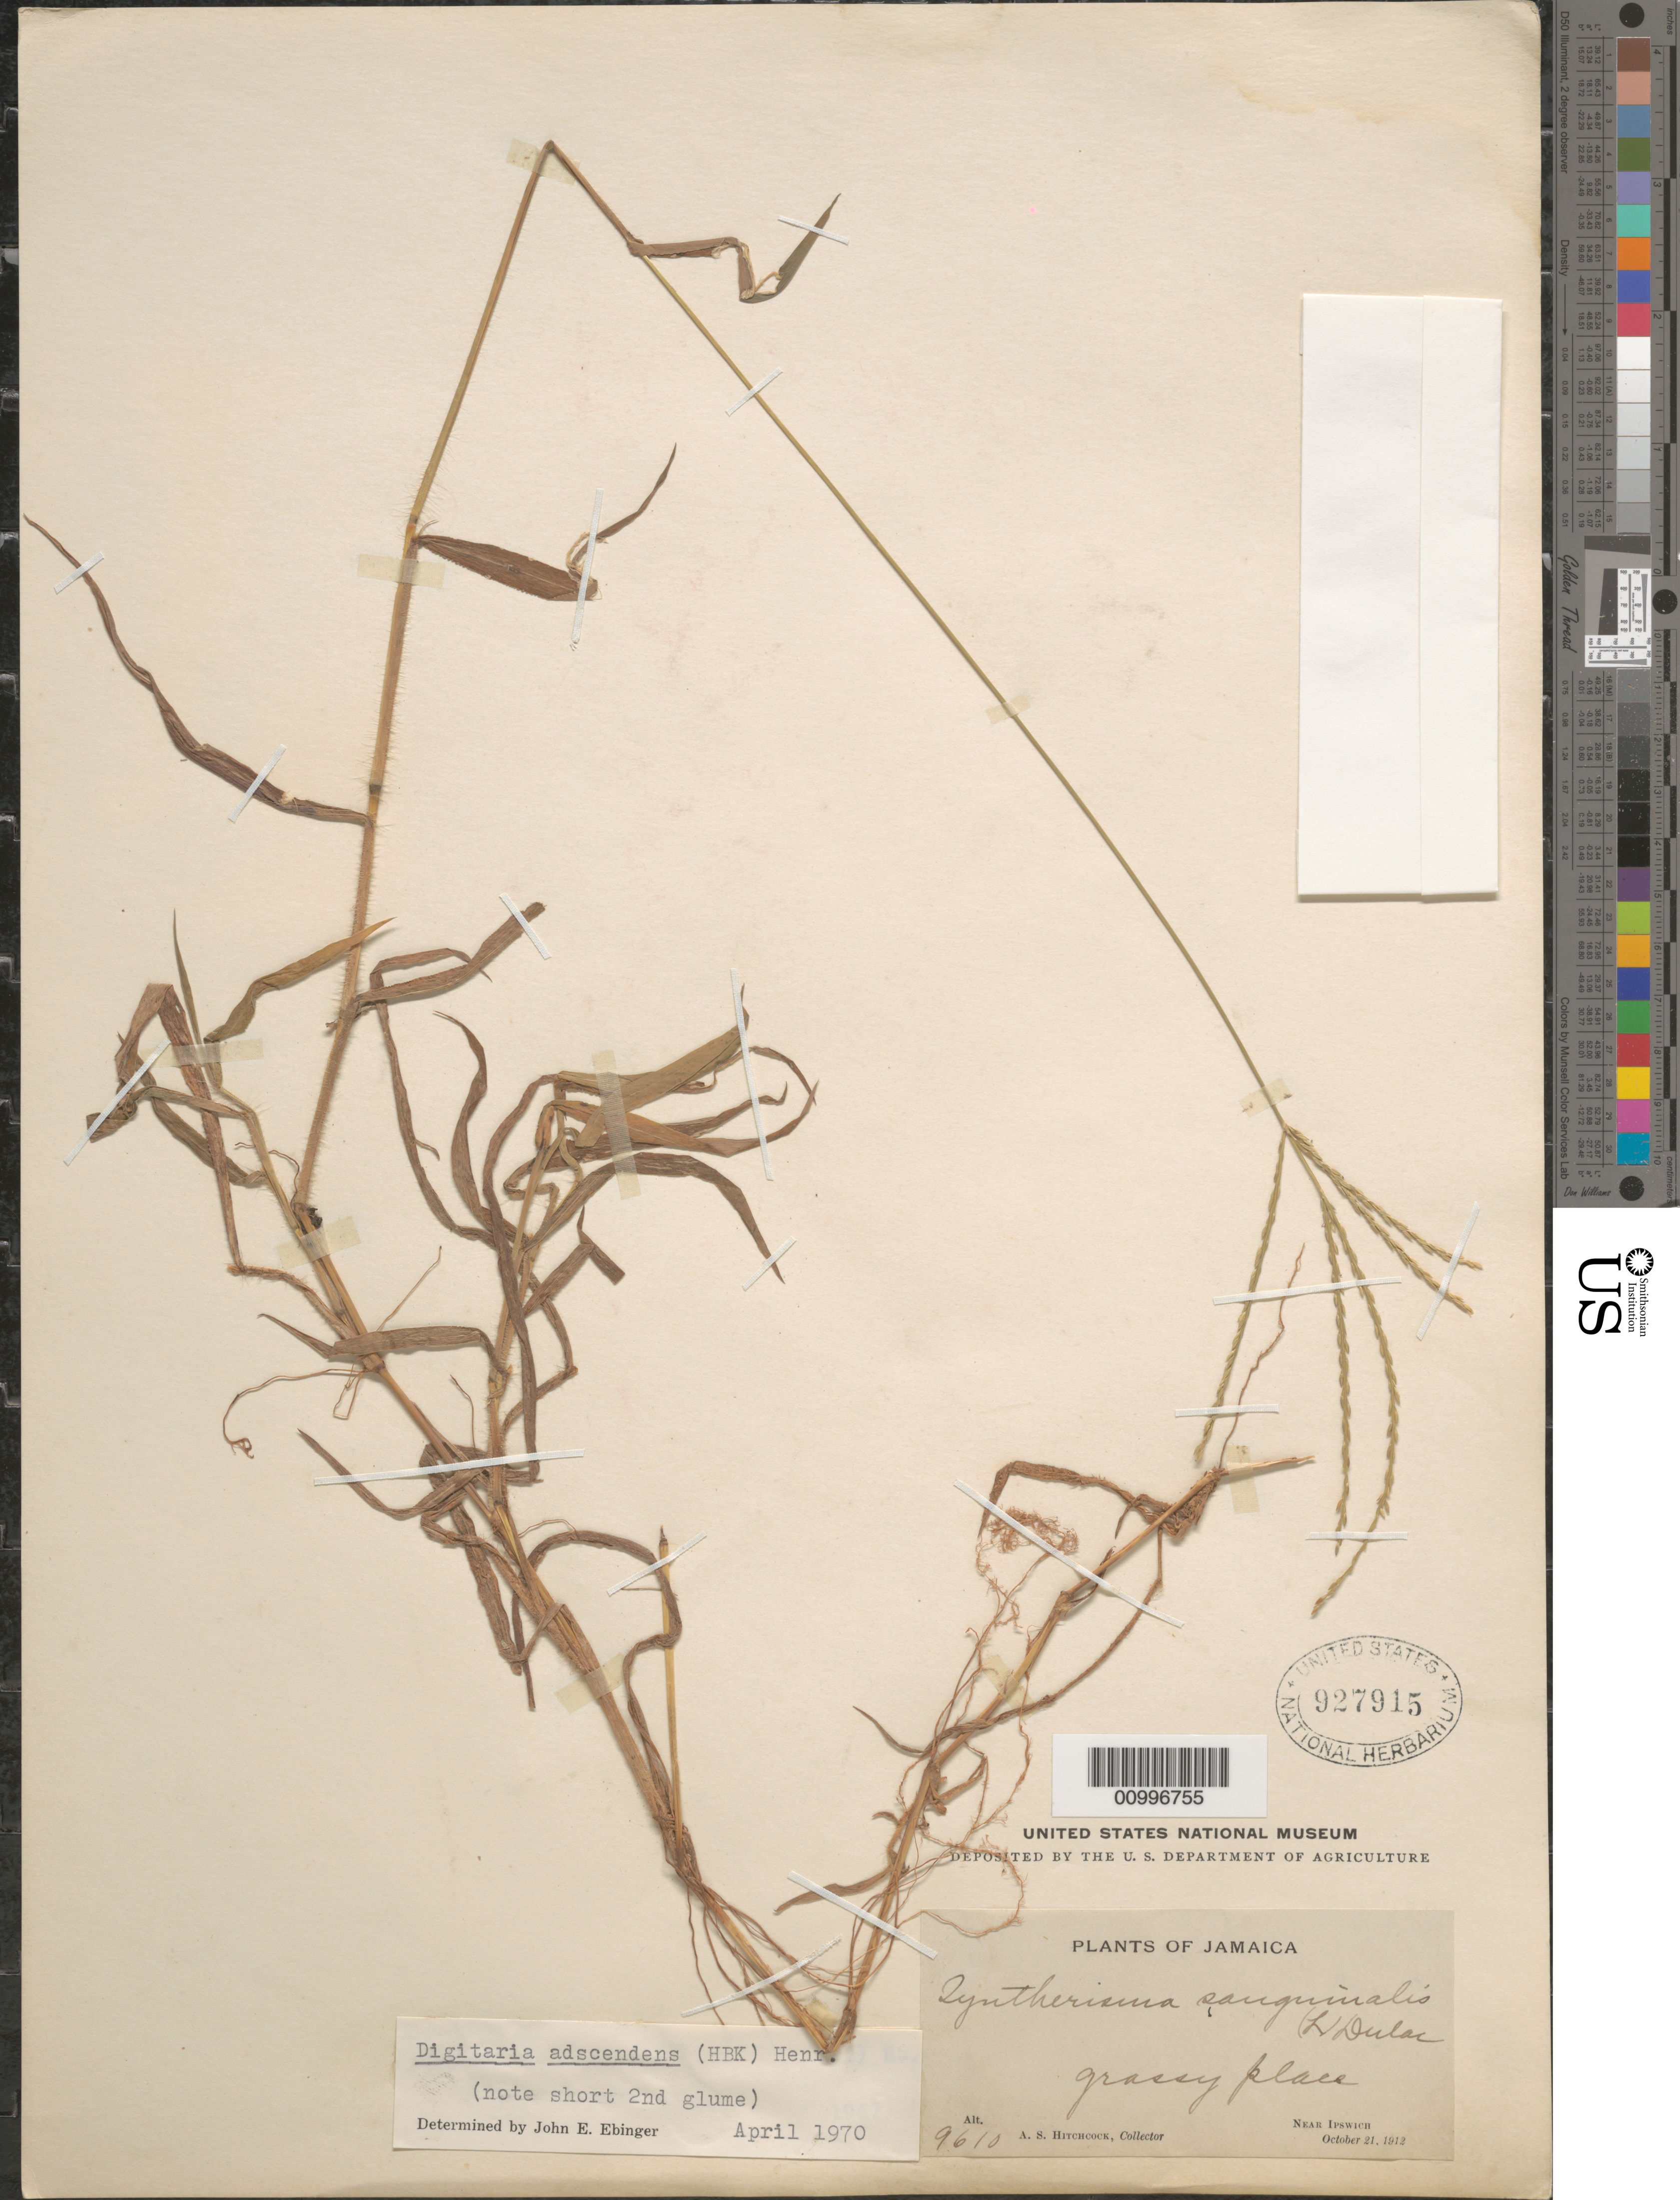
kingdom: Plantae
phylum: Tracheophyta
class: Liliopsida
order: Poales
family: Poaceae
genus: Digitaria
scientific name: Digitaria ciliaris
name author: (Retz.) Koeler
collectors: A. S. Hitchcock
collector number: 9610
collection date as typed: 21 Oct 1912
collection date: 1912-10-21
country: Jamaica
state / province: Saint Elizabeth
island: Jamaica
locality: Near Ipswich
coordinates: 0 N, 0 E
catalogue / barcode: US 927915